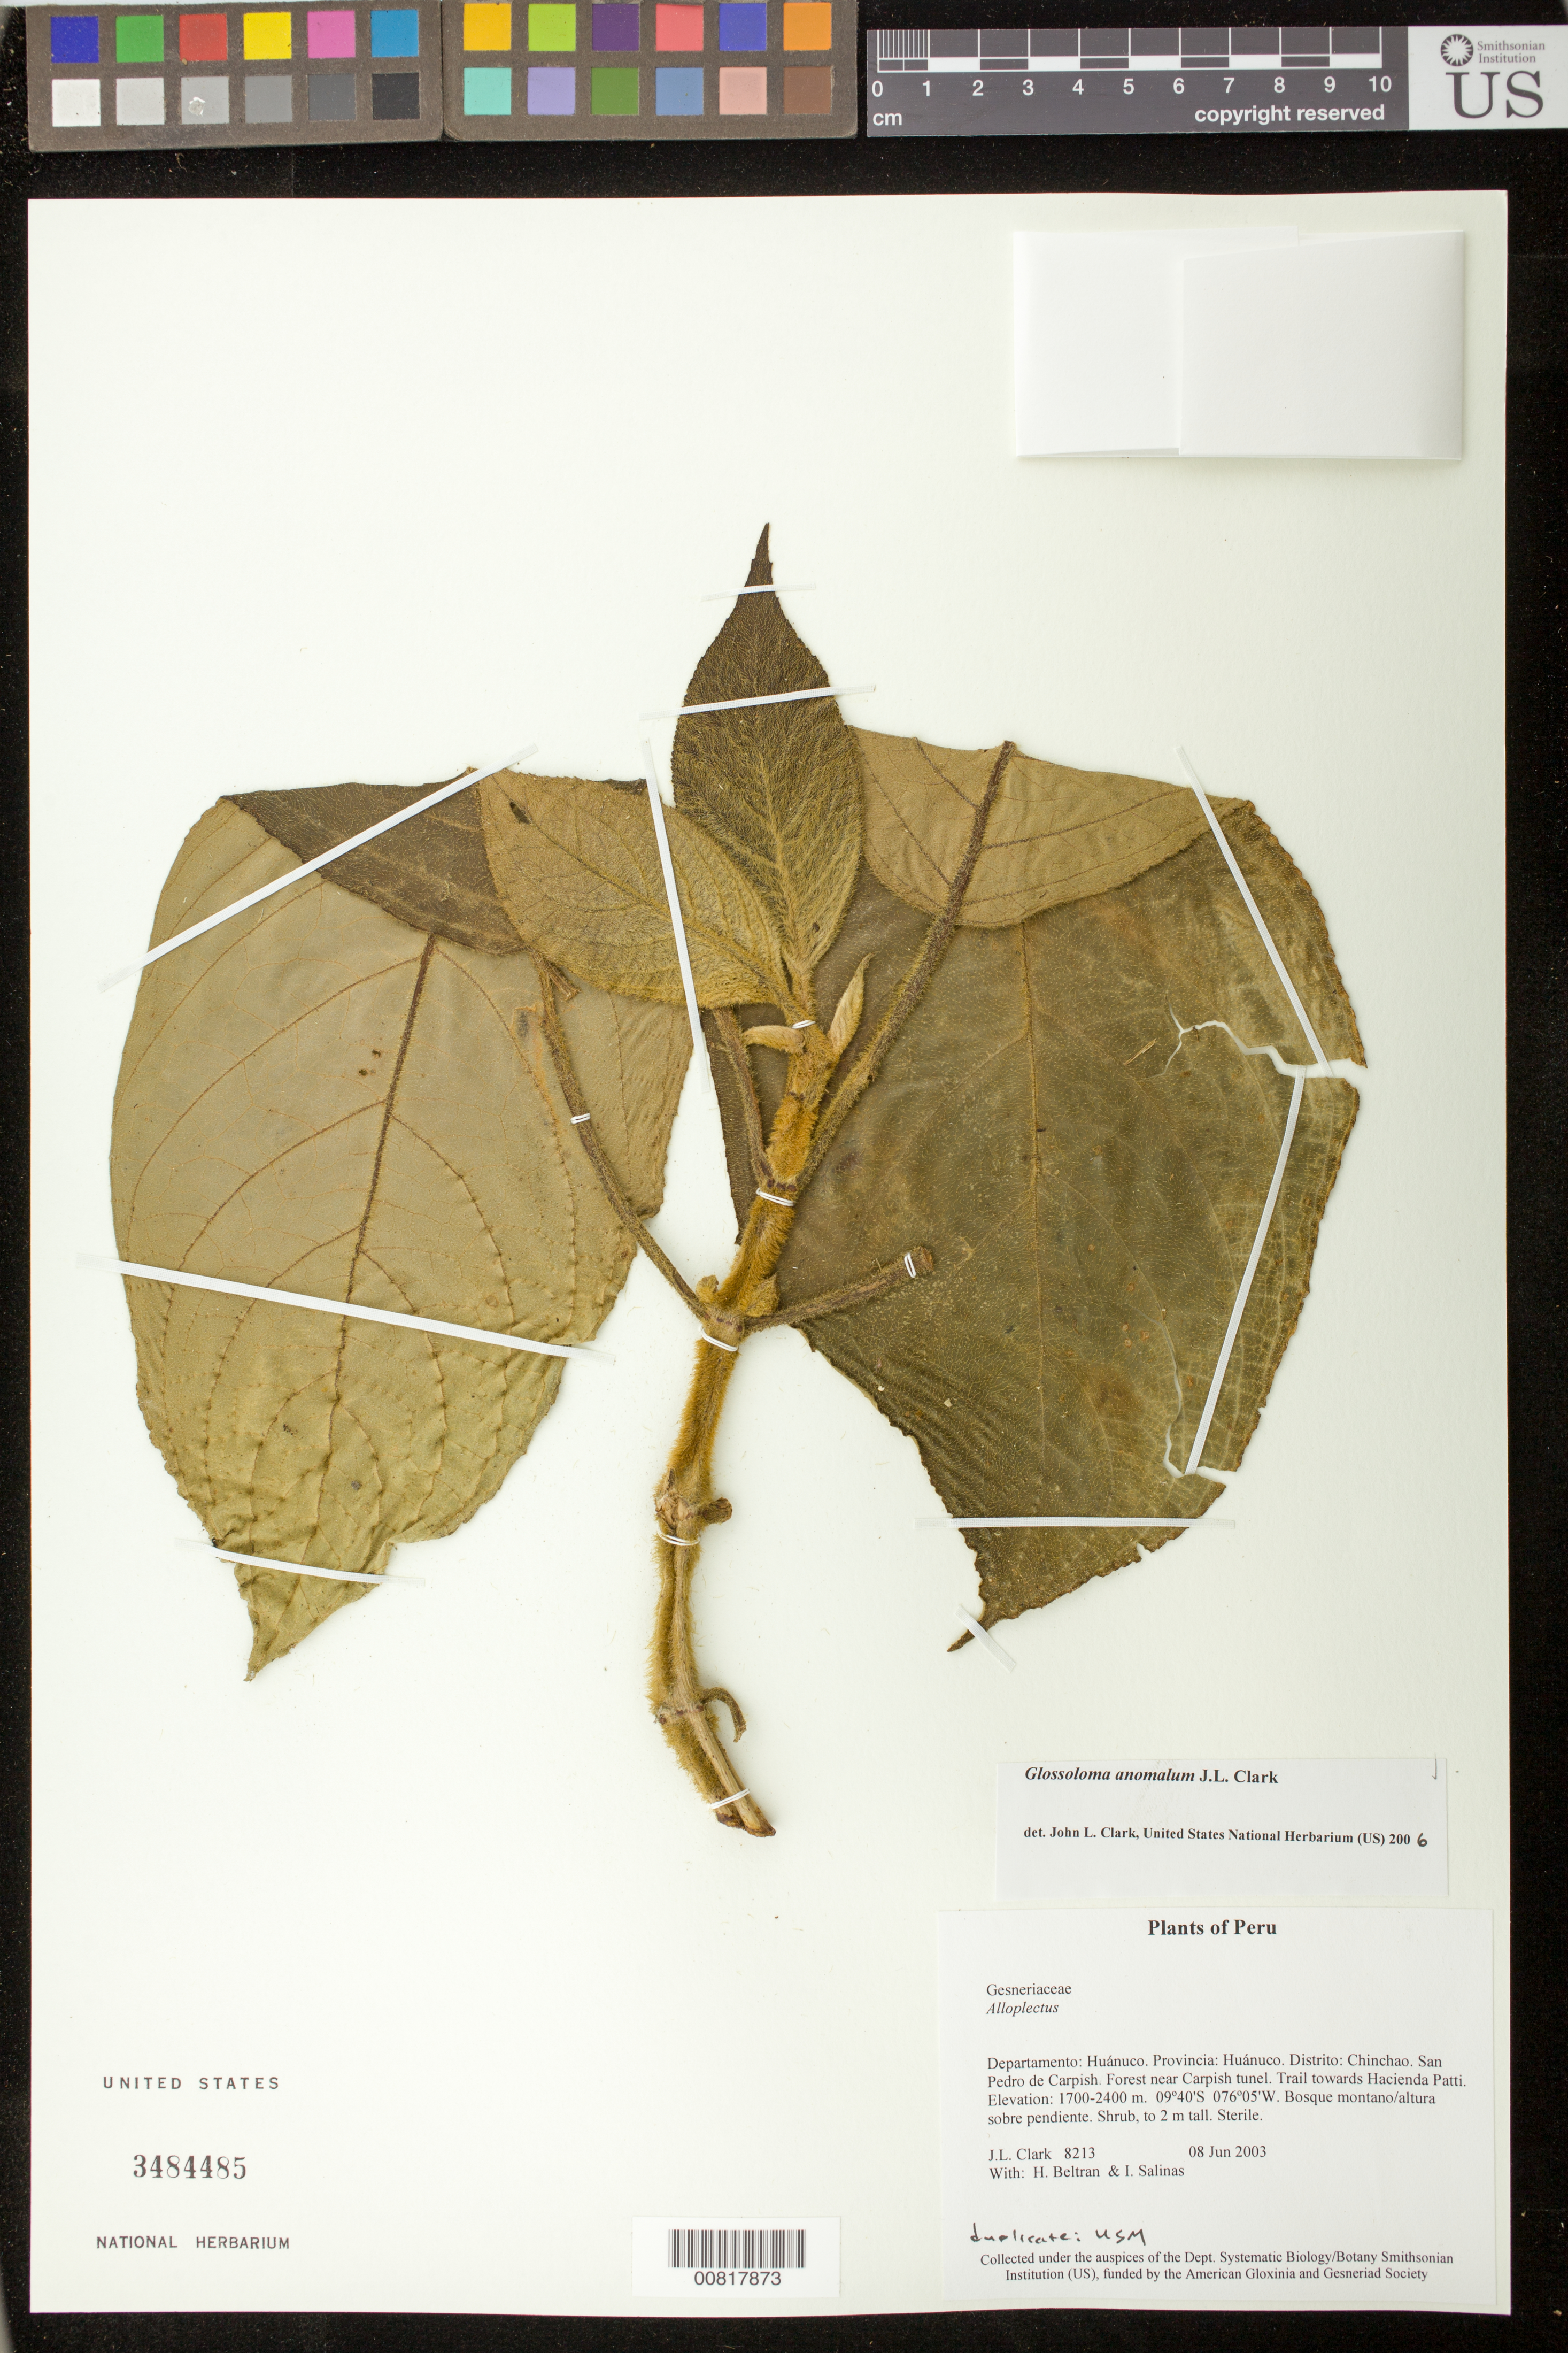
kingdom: Plantae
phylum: Tracheophyta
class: Magnoliopsida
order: Lamiales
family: Gesneriaceae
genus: Glossoloma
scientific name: Glossoloma anomalum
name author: J.L. Clark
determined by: Clark, J. L., (SEL), The Marie Selby Botanical Garden (UNITED STATES)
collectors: J. L. Clark, H. Beltran & I. Salinas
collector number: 8213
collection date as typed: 08 Jun 2003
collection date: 2003-06-08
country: Peru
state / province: Huánuco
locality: Huánuco. Distrito: Chinchao. San Pedro de Carpish. Forest near Carpish tunel. Trail towards Hacienda Patti.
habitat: Bosque montano/altura sobre pendiente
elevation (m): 1700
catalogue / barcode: US 3484485